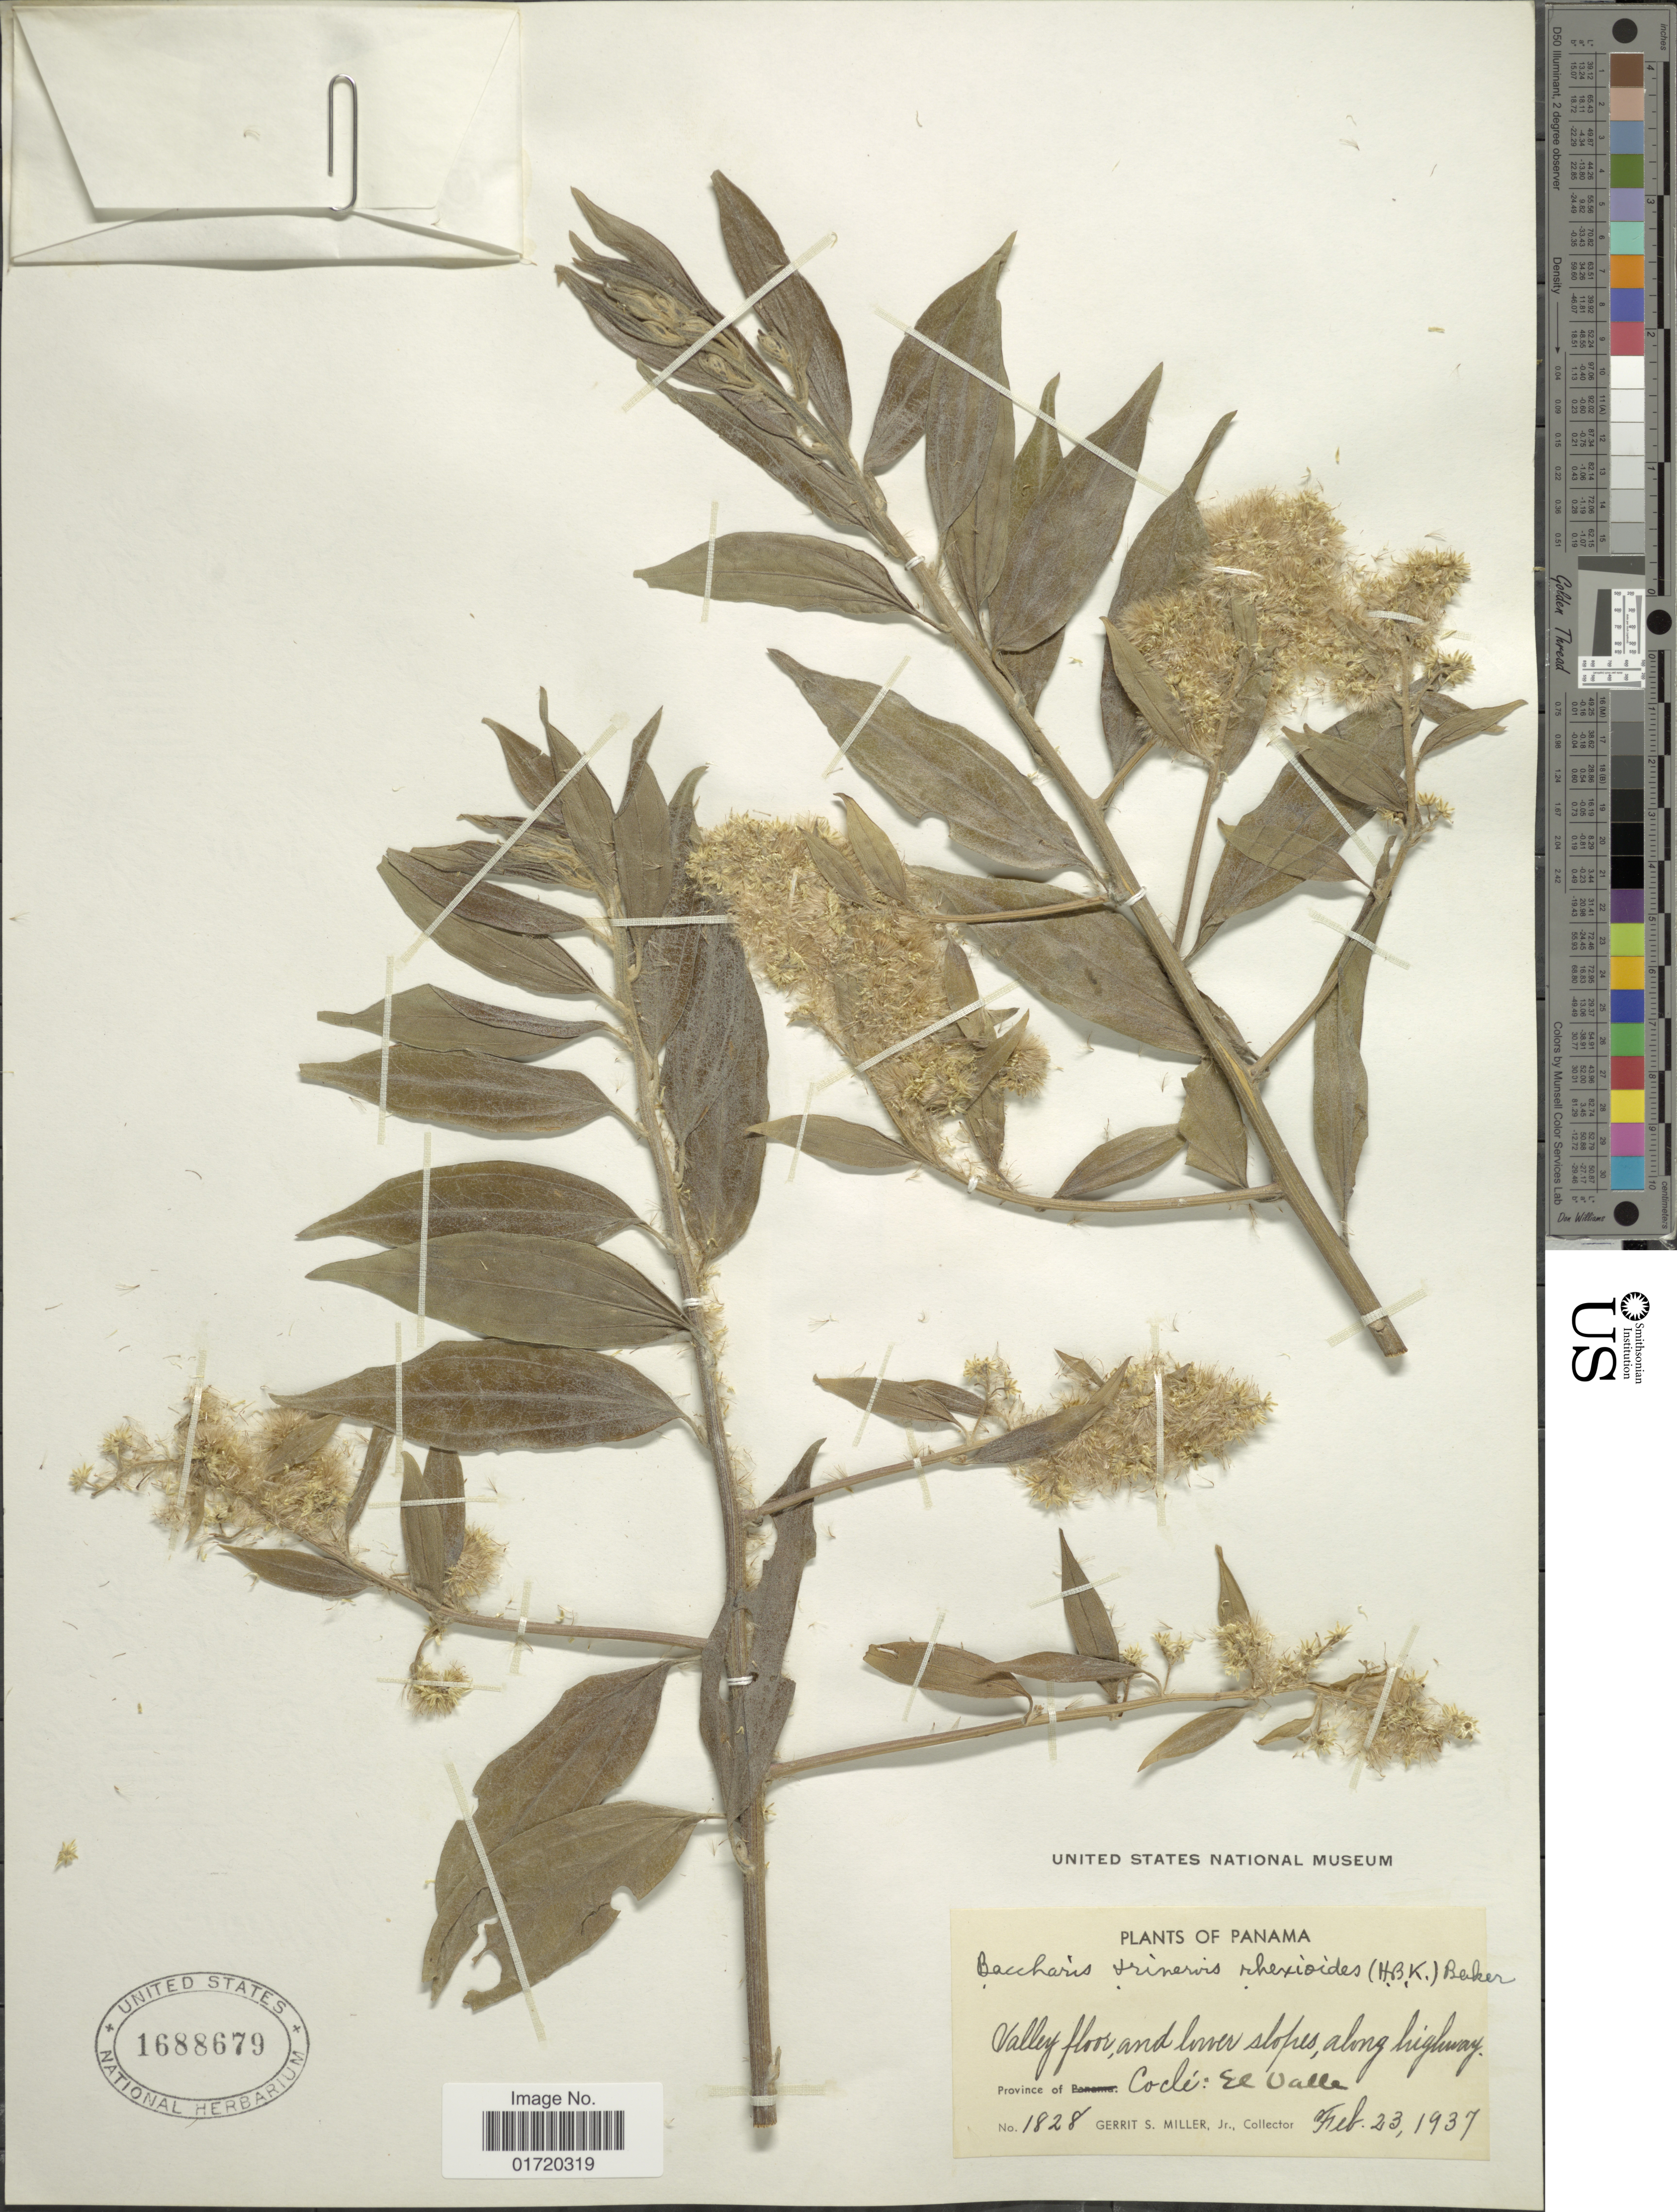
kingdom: Plantae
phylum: Tracheophyta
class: Magnoliopsida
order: Asterales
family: Asteraceae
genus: Baccharis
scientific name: Baccharis trinervis var. rhexioides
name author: (Kunth) Baker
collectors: G. S. Miller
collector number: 1828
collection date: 1937-02-23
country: Panama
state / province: Coclé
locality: El Valle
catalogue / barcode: US 1688679